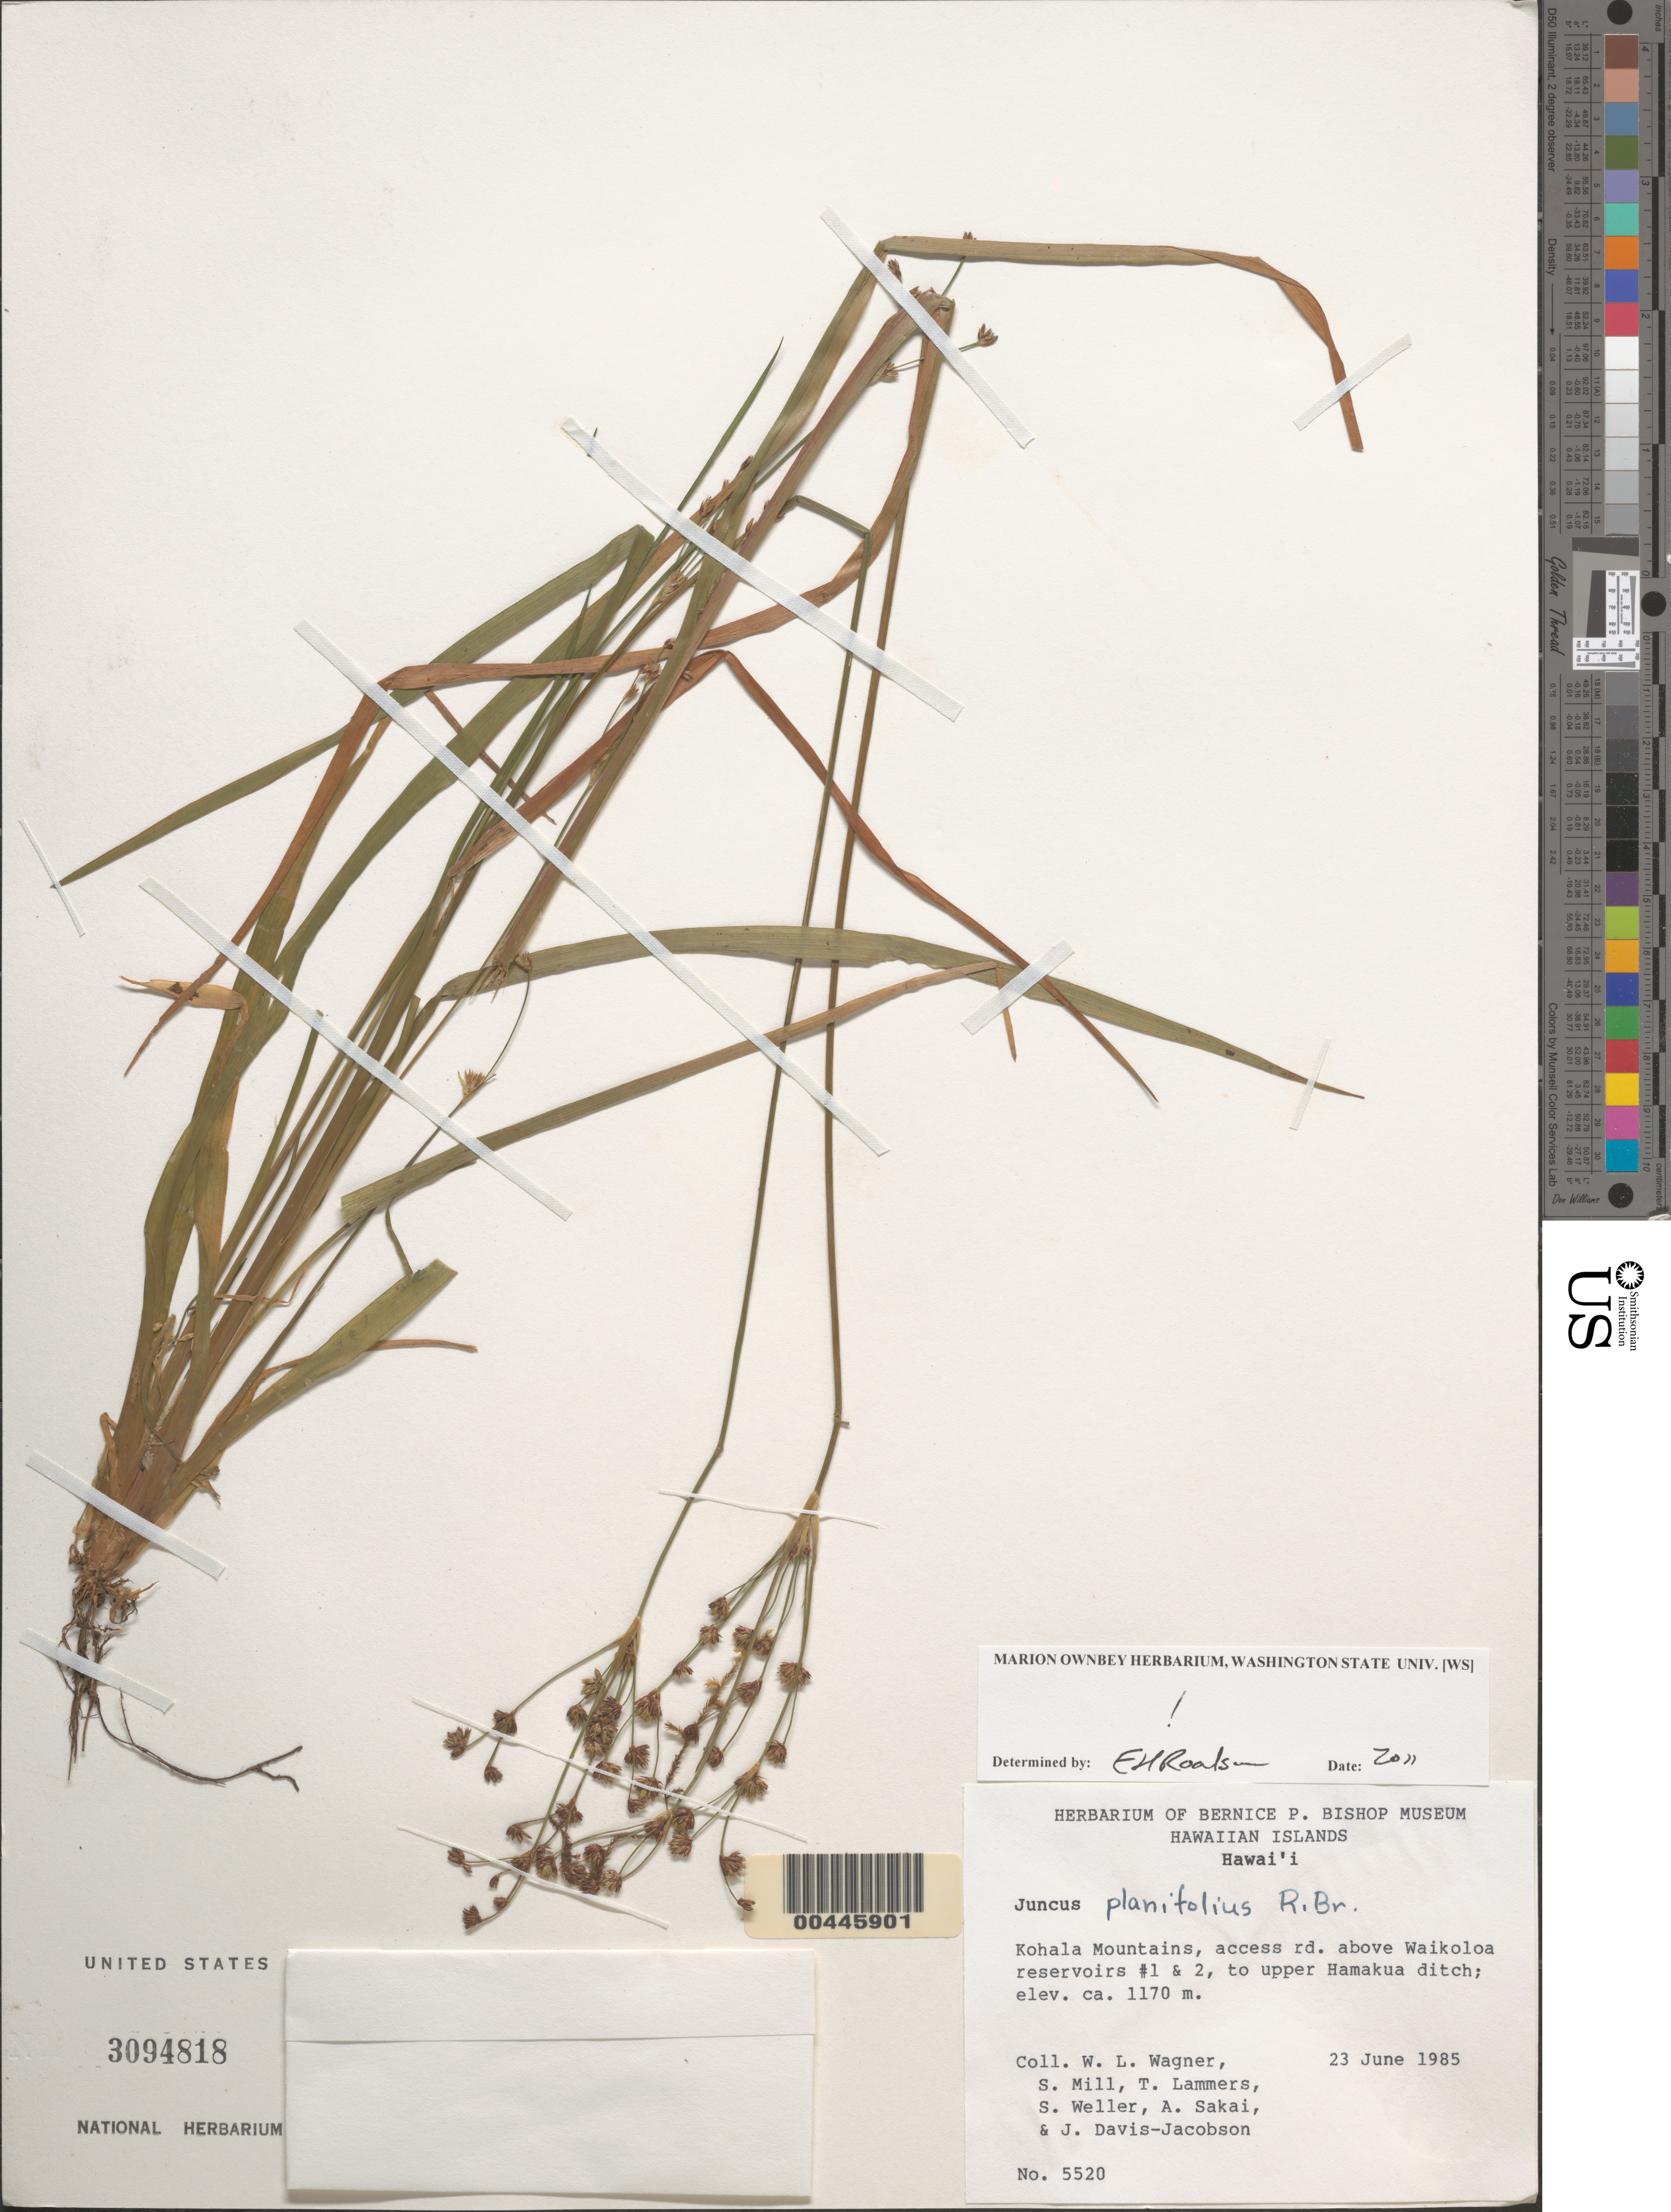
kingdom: Plantae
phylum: Tracheophyta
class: Liliopsida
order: Poales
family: Juncaceae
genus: Juncus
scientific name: Juncus planifolius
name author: R. Br.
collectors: W. L. Wagner, S. W. Miller, T. G. Lammers & S. G. Weller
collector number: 5520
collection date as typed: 23 Jun 1985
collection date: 1985-06-23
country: United States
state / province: Hawaii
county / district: Hawaii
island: Hawaii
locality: Kohala Mts., access rd. above Waikoloa reservoirs 1 and 2, to upper Hamakua ditch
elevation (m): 1170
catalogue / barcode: US 3094818